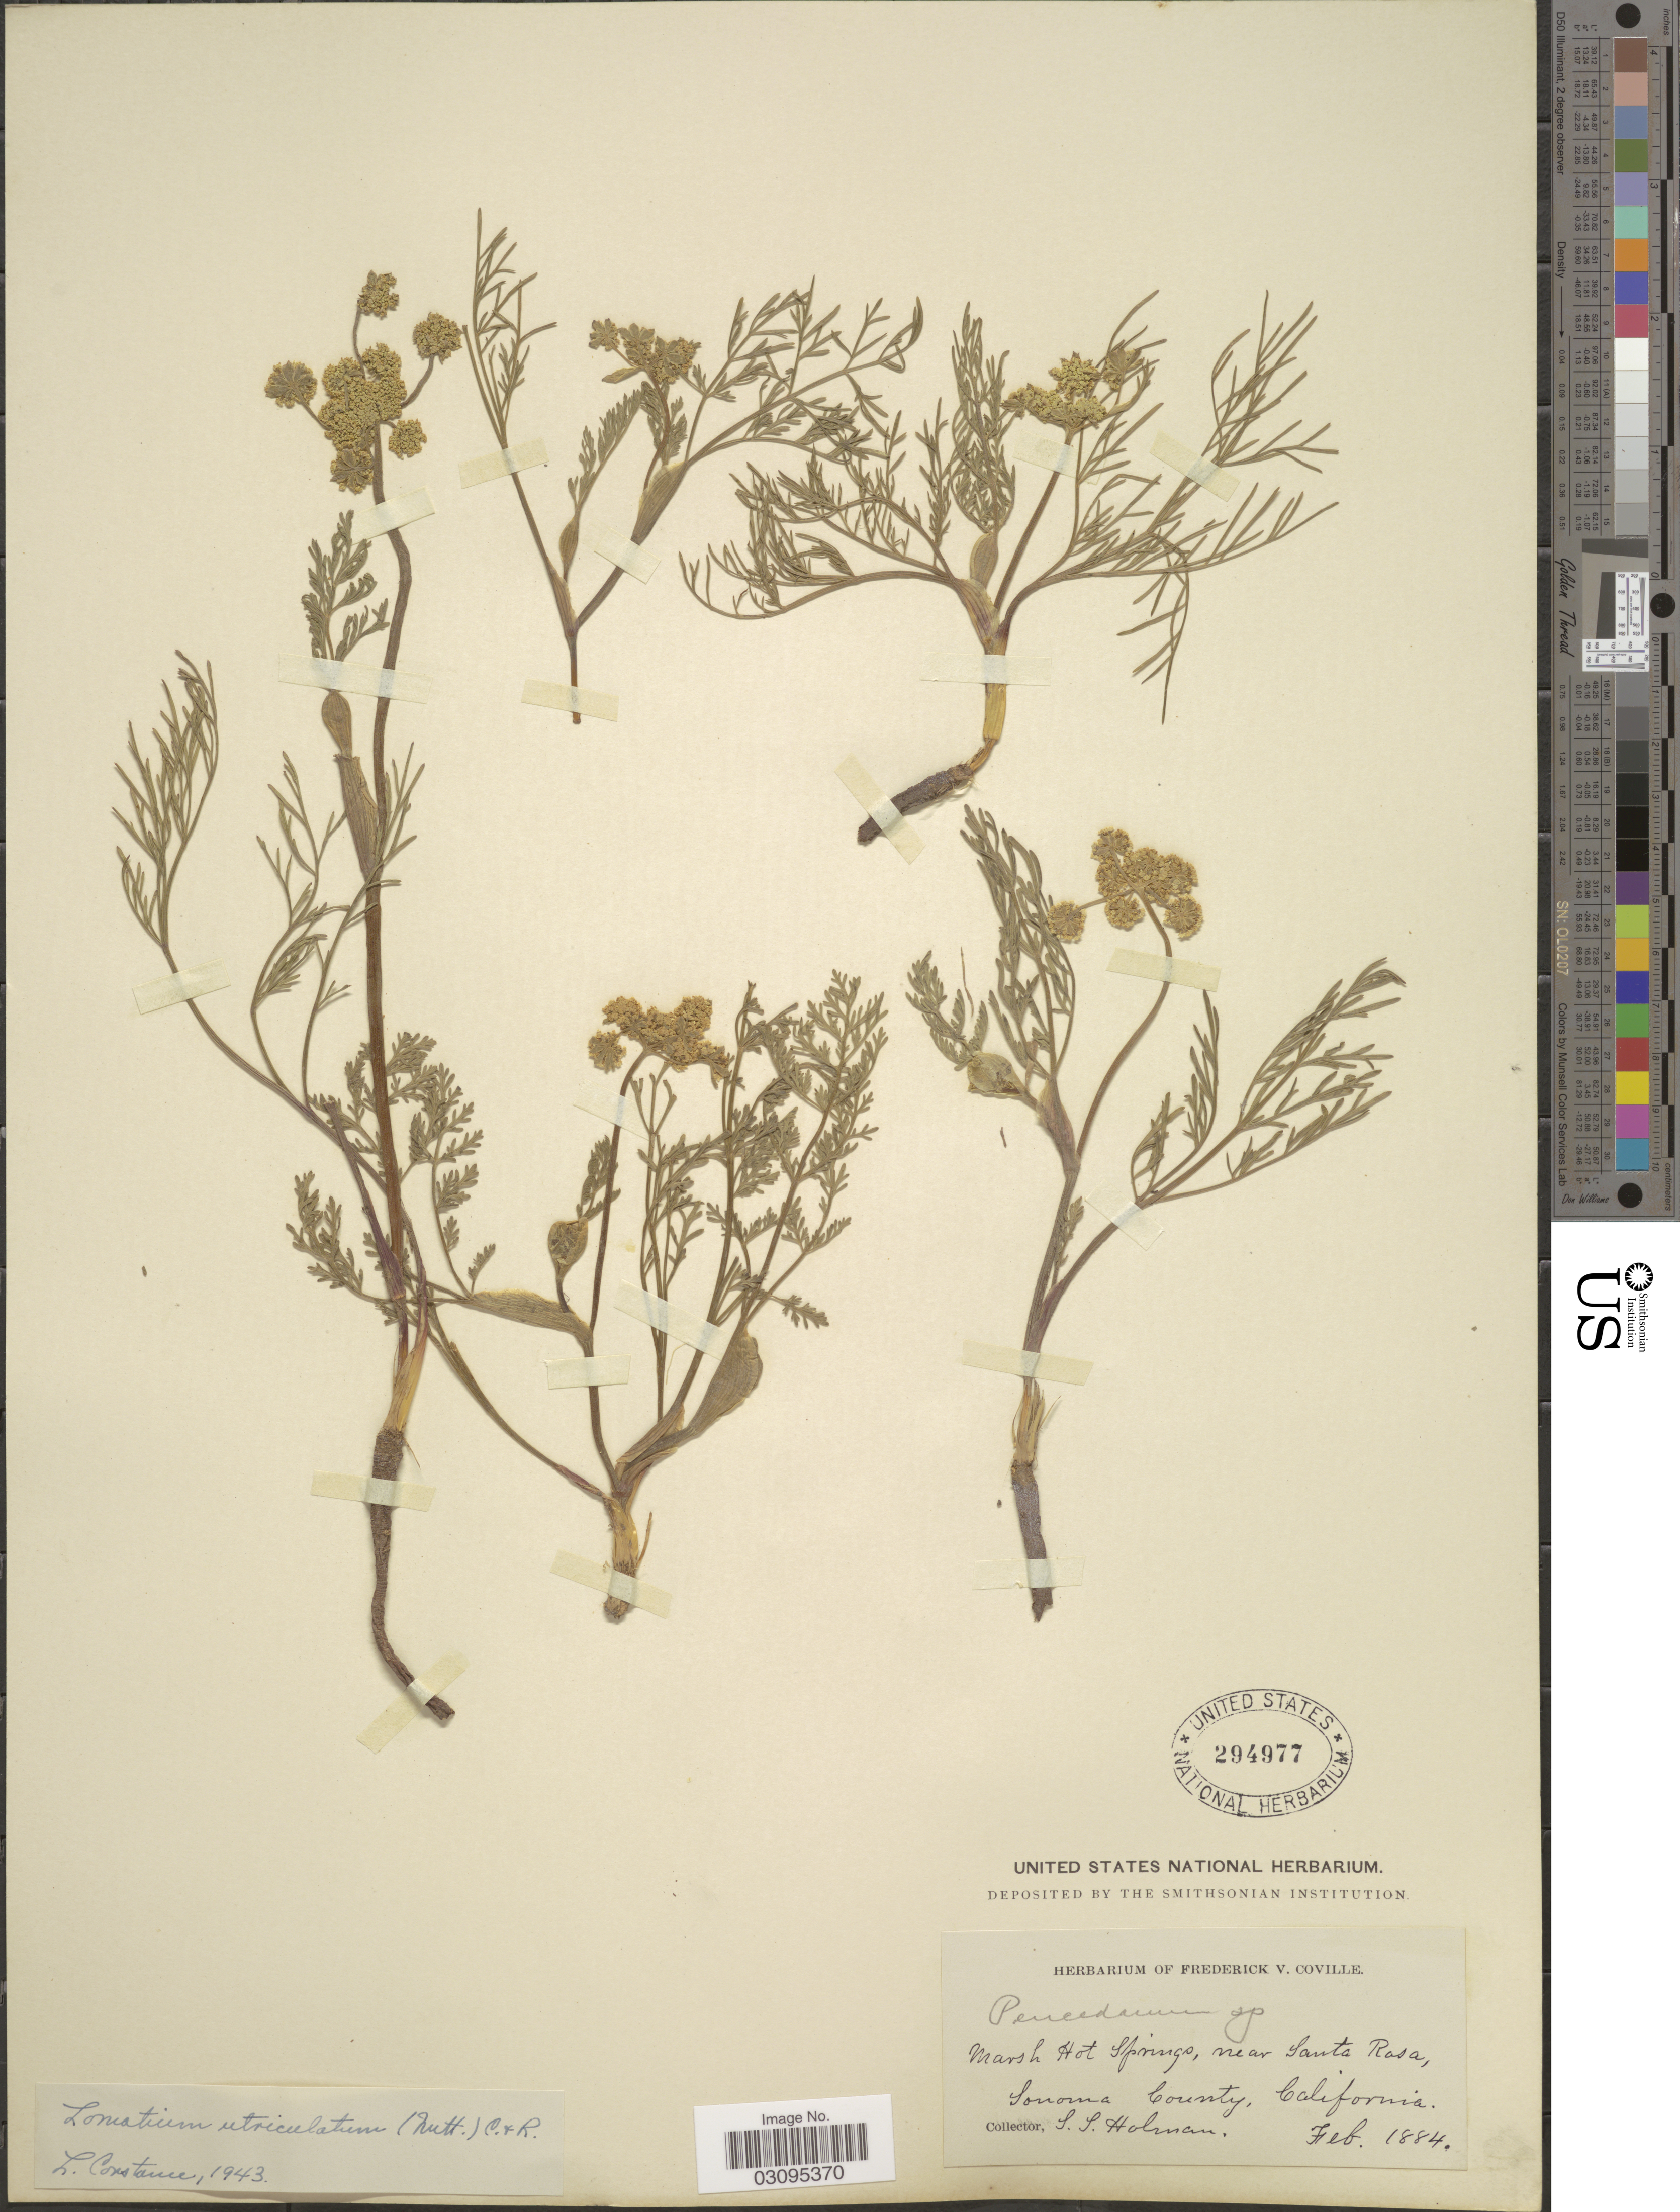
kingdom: Plantae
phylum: Tracheophyta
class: Magnoliopsida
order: Apiales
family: Apiaceae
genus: Lomatium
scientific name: Lomatium utriculatum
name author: (Nutt. ex Torr. & A. Gray) J.M. Coult. & Rose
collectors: S. Holman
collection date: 1884-02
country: United States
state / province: California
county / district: Sonoma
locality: Marsh Hot Springs, near Santa Rosa, Sonoma County, California.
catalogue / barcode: US 294977